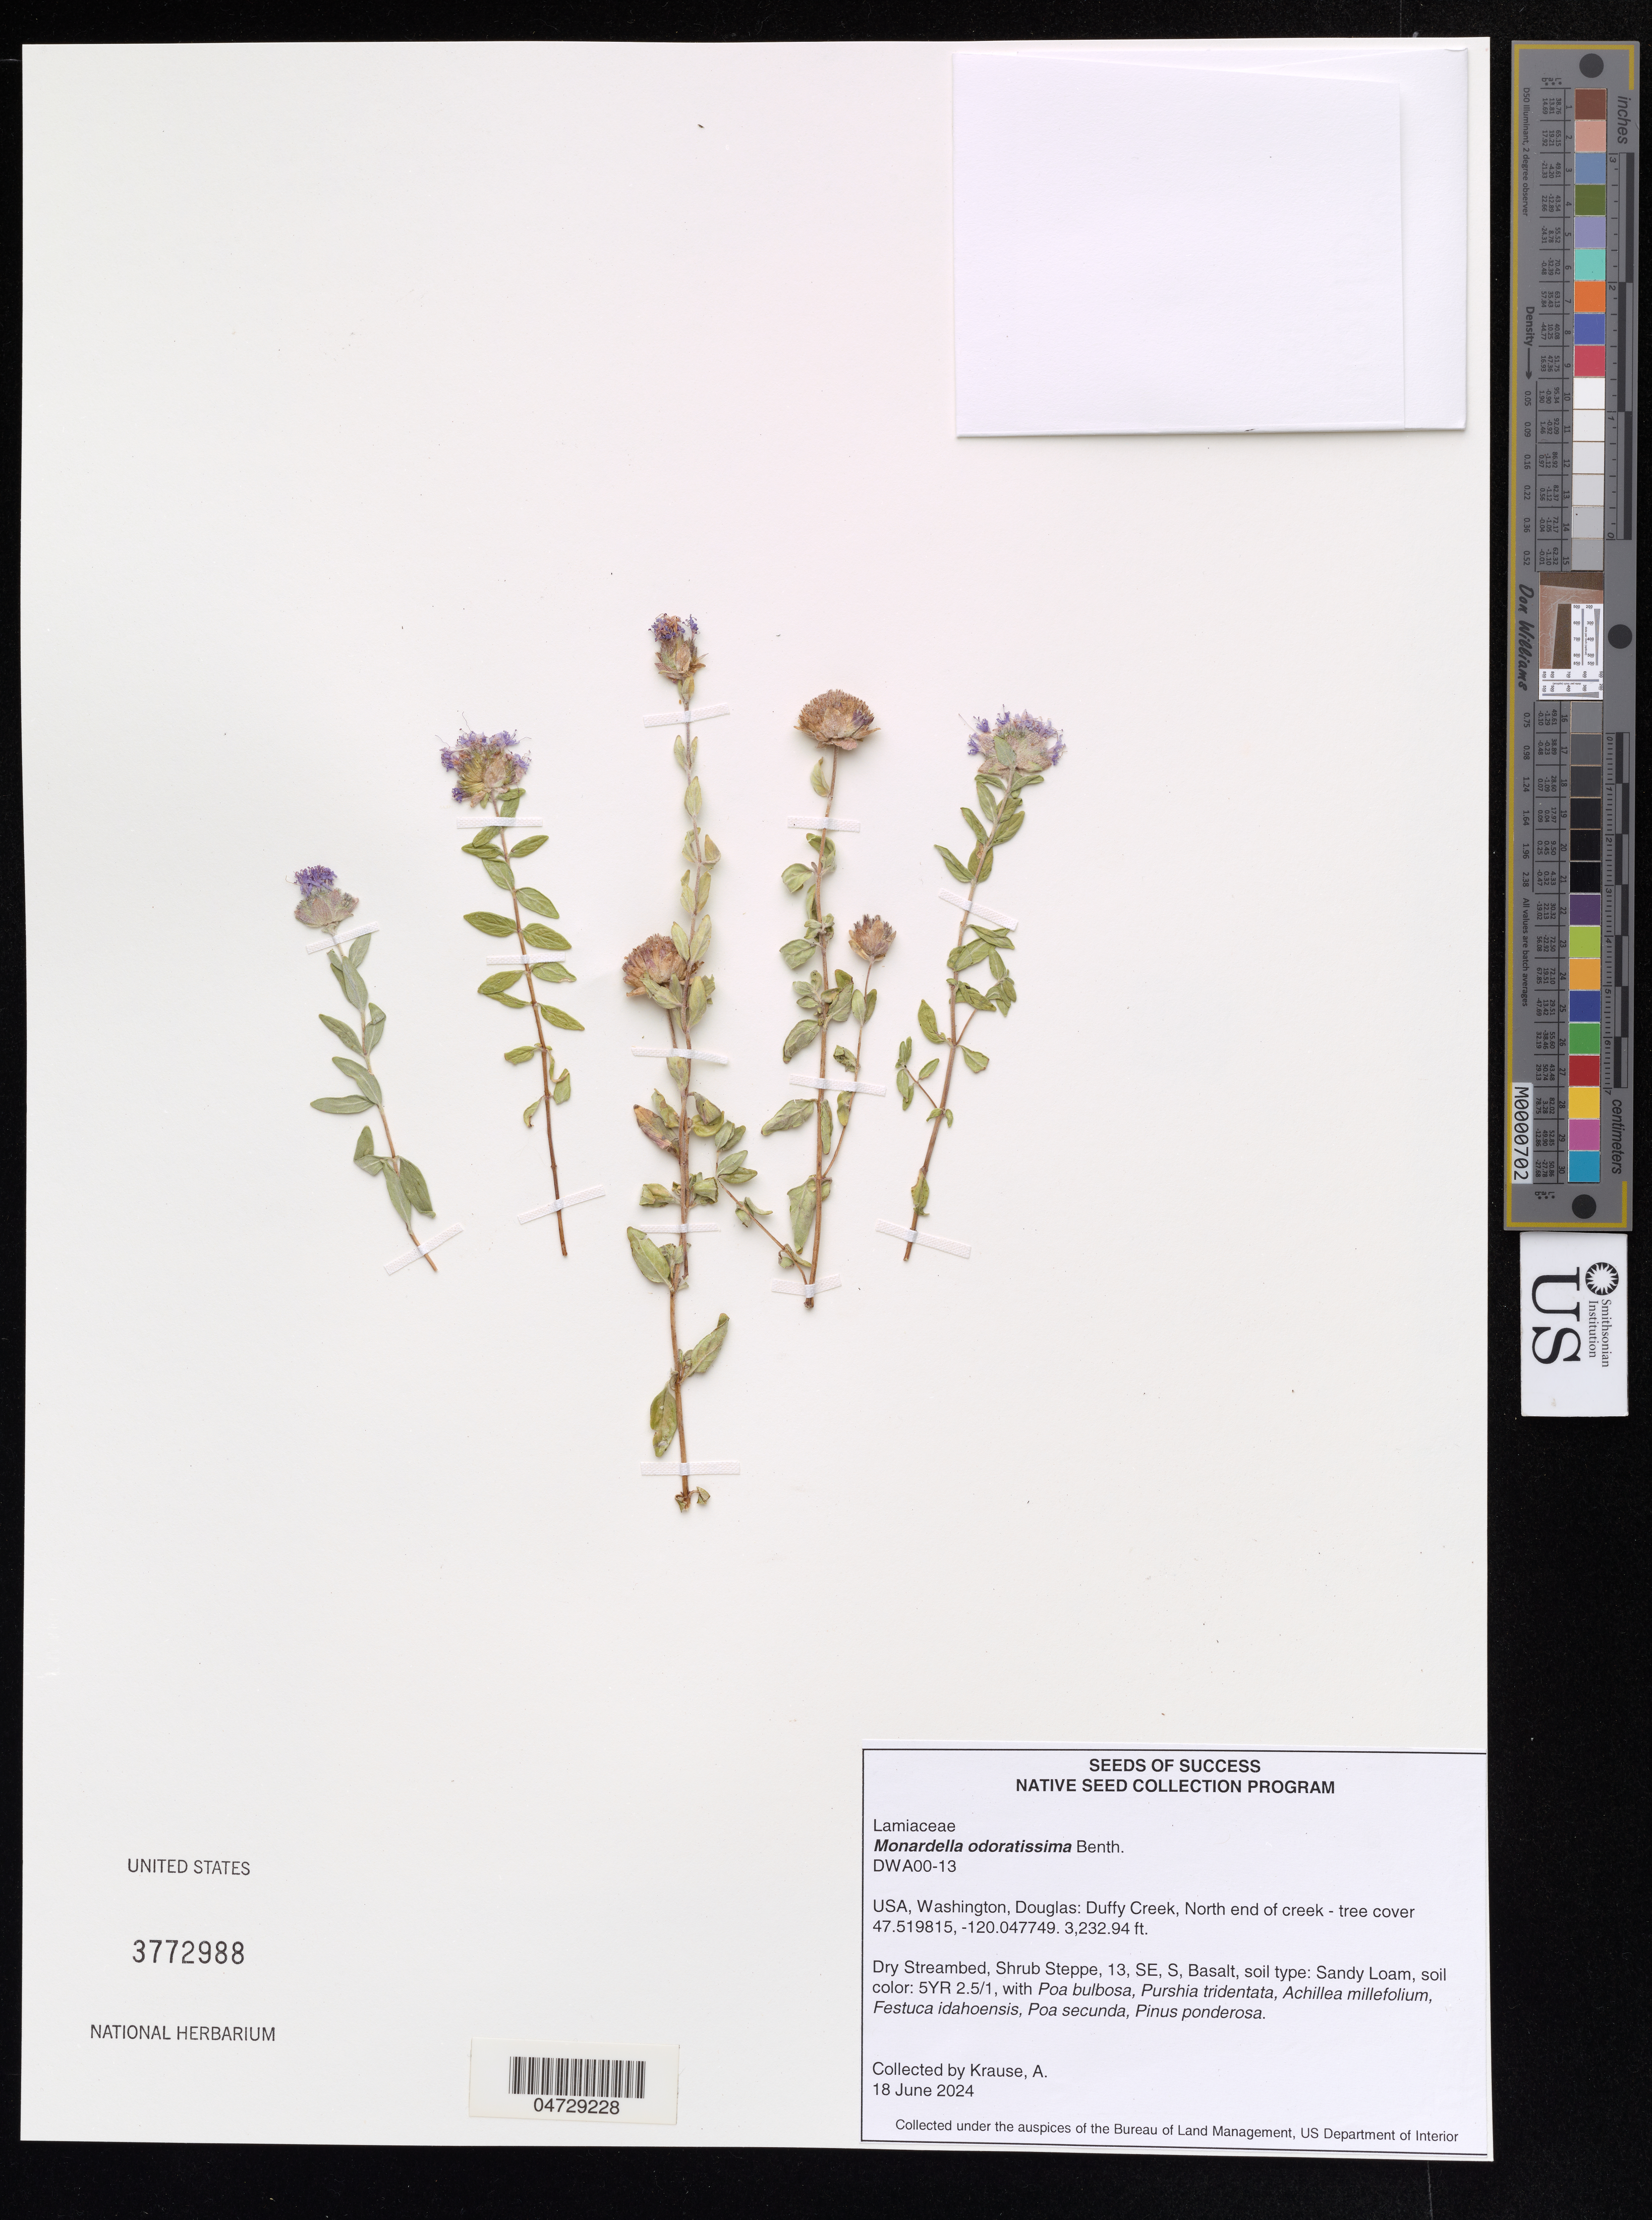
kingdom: Plantae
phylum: Tracheophyta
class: Magnoliopsida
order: Lamiales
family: Lamiaceae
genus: Monardella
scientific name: Monardella odoratissima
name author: Benth.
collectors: A. Krause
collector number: DWA00-13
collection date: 2024-06-18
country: United States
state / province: Washington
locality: USA, Washington, Douglas: Duffy Creek, North end of creek.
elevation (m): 985.4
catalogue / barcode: US 3772988